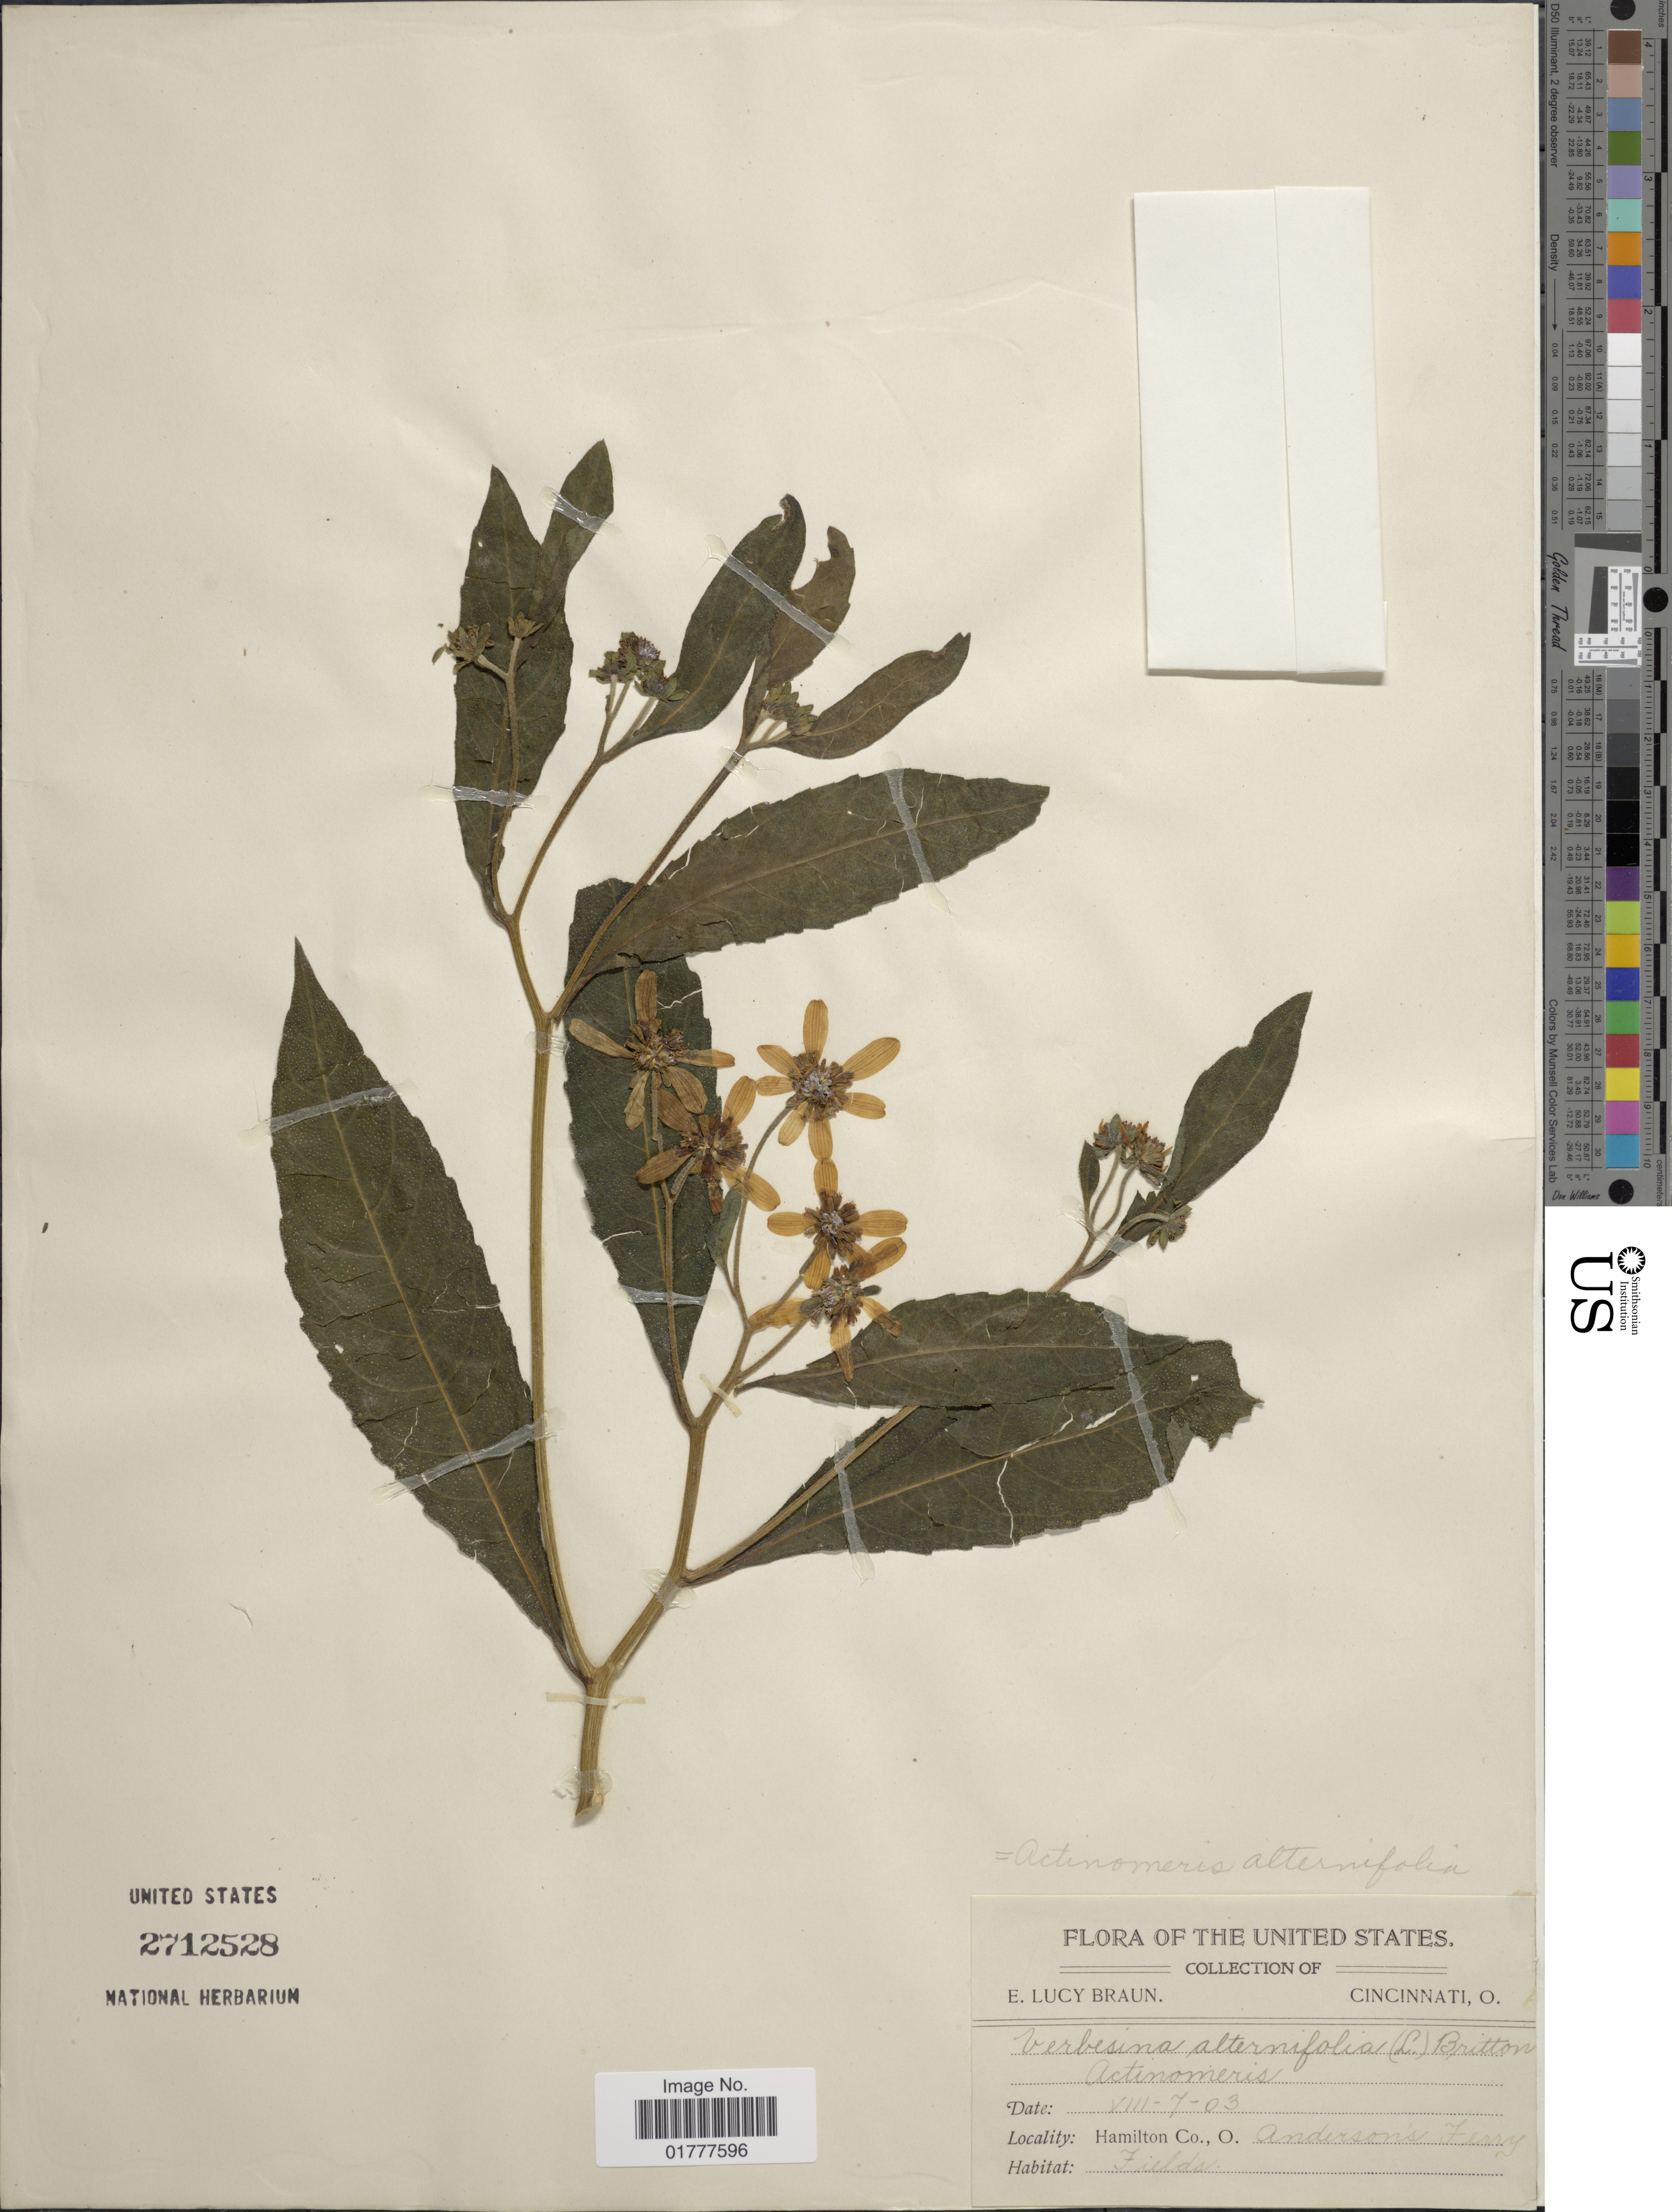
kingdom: Plantae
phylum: Tracheophyta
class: Magnoliopsida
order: Asterales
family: Asteraceae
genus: Actinomeris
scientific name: Actinomeris alternifolia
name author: (L.) DC.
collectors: E. L. Braun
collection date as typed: Transcribed d/m/y: 7/8/3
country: United States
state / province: Ohio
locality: Hamilton Co., O. Anderson Ferry,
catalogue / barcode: US 2712528